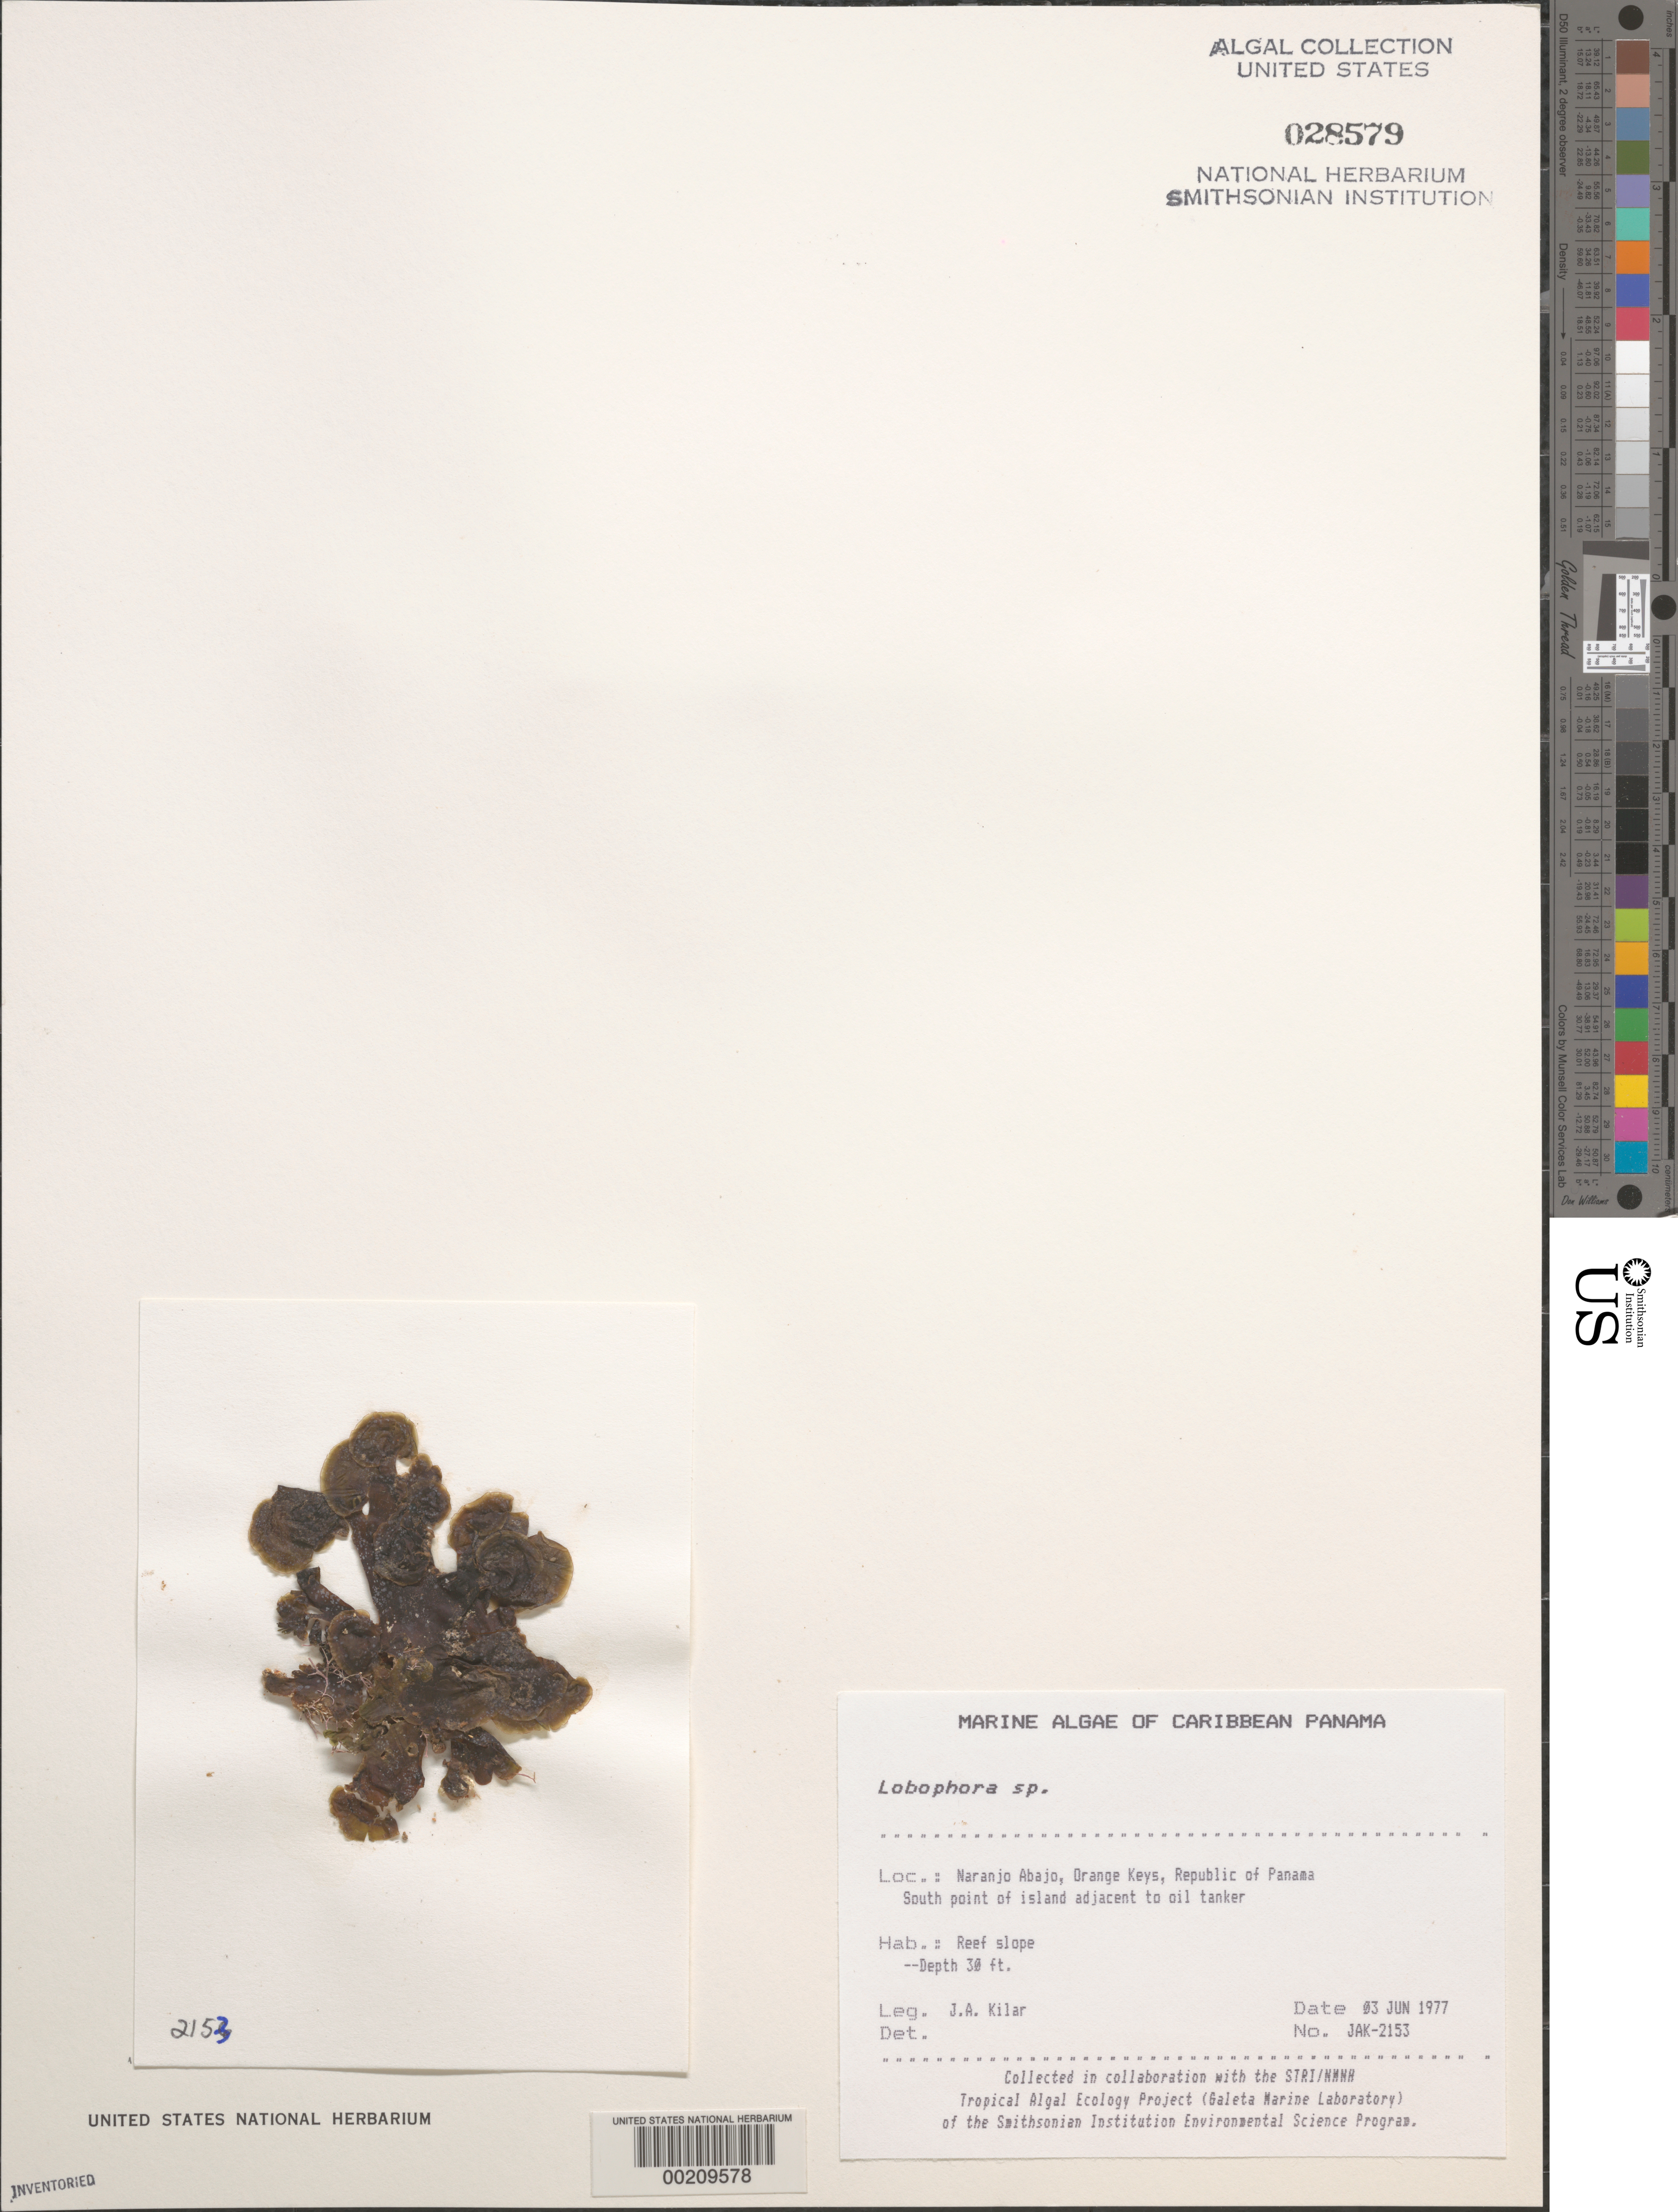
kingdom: Chromista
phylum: Ochrophyta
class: Phaeophyceae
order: Dictyotales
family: Dictyotaceae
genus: Lobophora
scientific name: Lobophora sp.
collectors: J. A. Kilar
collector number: JAK-2153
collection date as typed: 03 Jun 1977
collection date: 1977-06-03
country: Panama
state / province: Colón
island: Naranjo Abajo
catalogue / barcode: US 28579